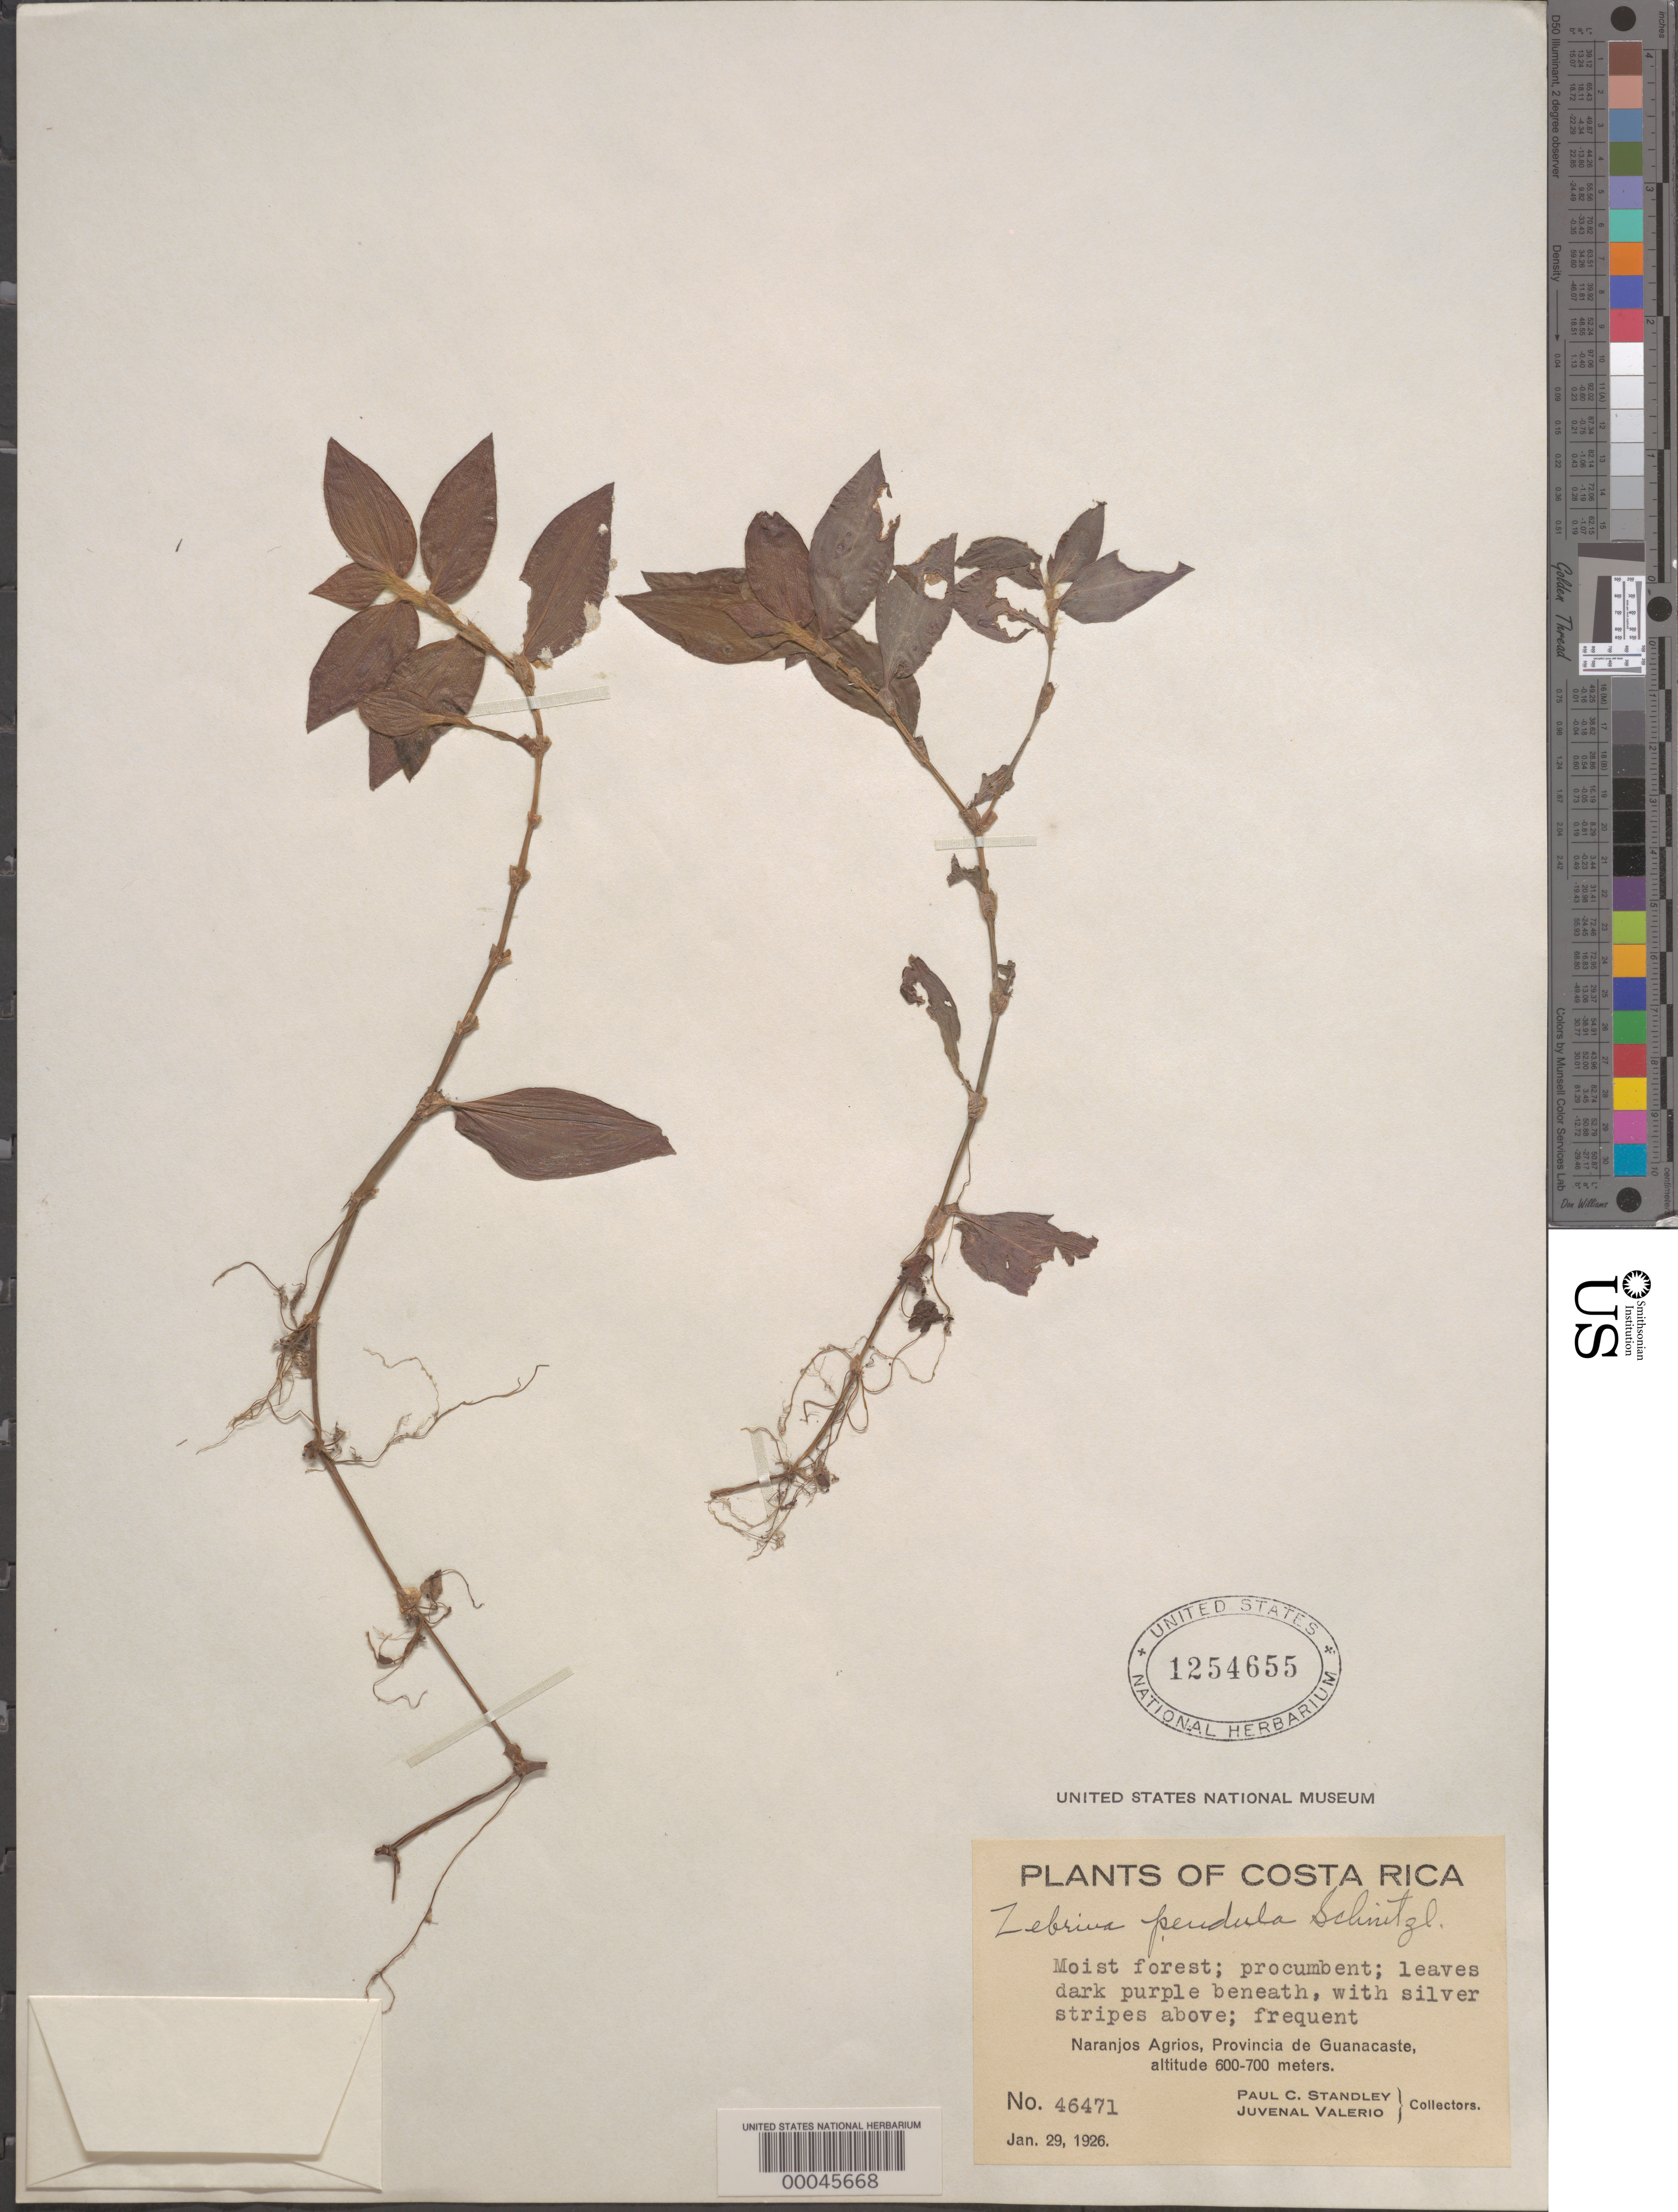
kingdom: Plantae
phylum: Tracheophyta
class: Liliopsida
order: Commelinales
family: Commelinaceae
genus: Tradescantia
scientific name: Tradescantia zebrina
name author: Bosse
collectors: P. C. Standley & J. Valerio R.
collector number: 46471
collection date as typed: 29 Jan 1926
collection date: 1926-01-29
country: Costa Rica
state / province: Guanacaste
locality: Naranjos Agrios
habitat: Moist forest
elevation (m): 600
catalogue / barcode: US 1254655